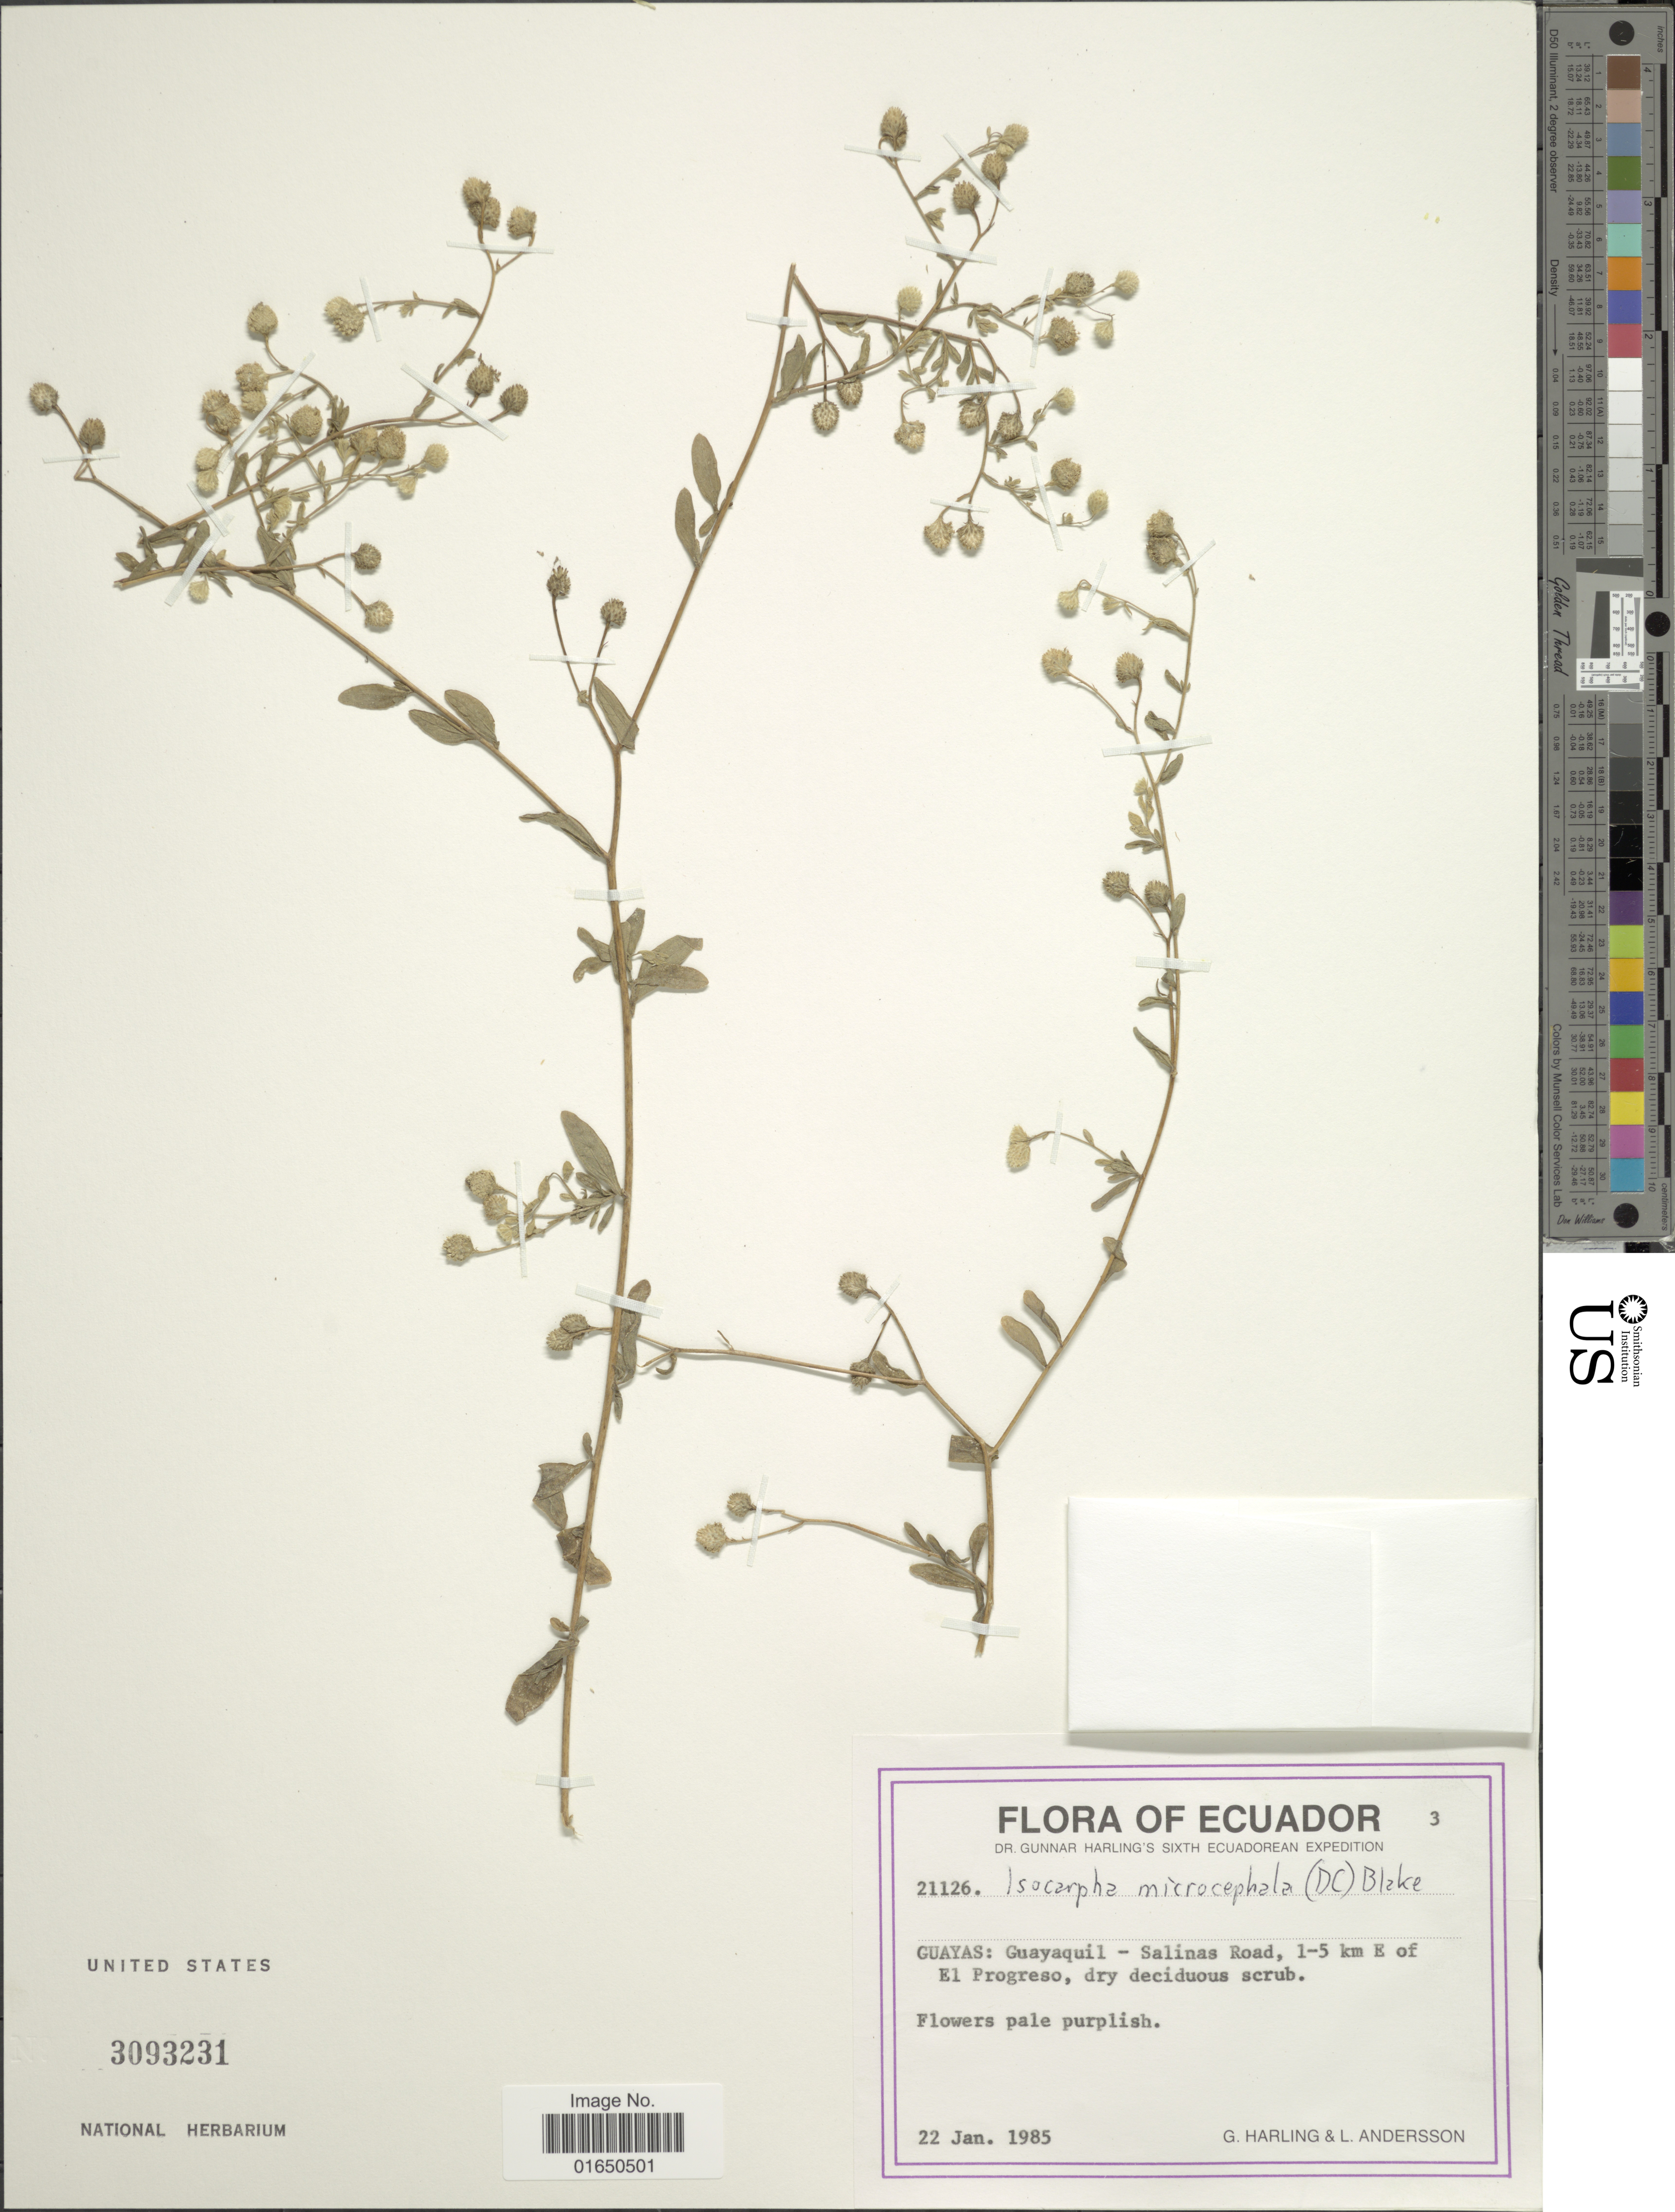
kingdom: Plantae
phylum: Tracheophyta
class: Magnoliopsida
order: Asterales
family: Asteraceae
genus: Isocarpha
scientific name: Isocarpha microcephala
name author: (DC.) S.F. Blake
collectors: G. Harling & L. Andersson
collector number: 21126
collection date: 1985-01-22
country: Ecuador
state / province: Guayas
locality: Guayaquil- Salinas Road, 1-5 km E of El Progreso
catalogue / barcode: US 3093231